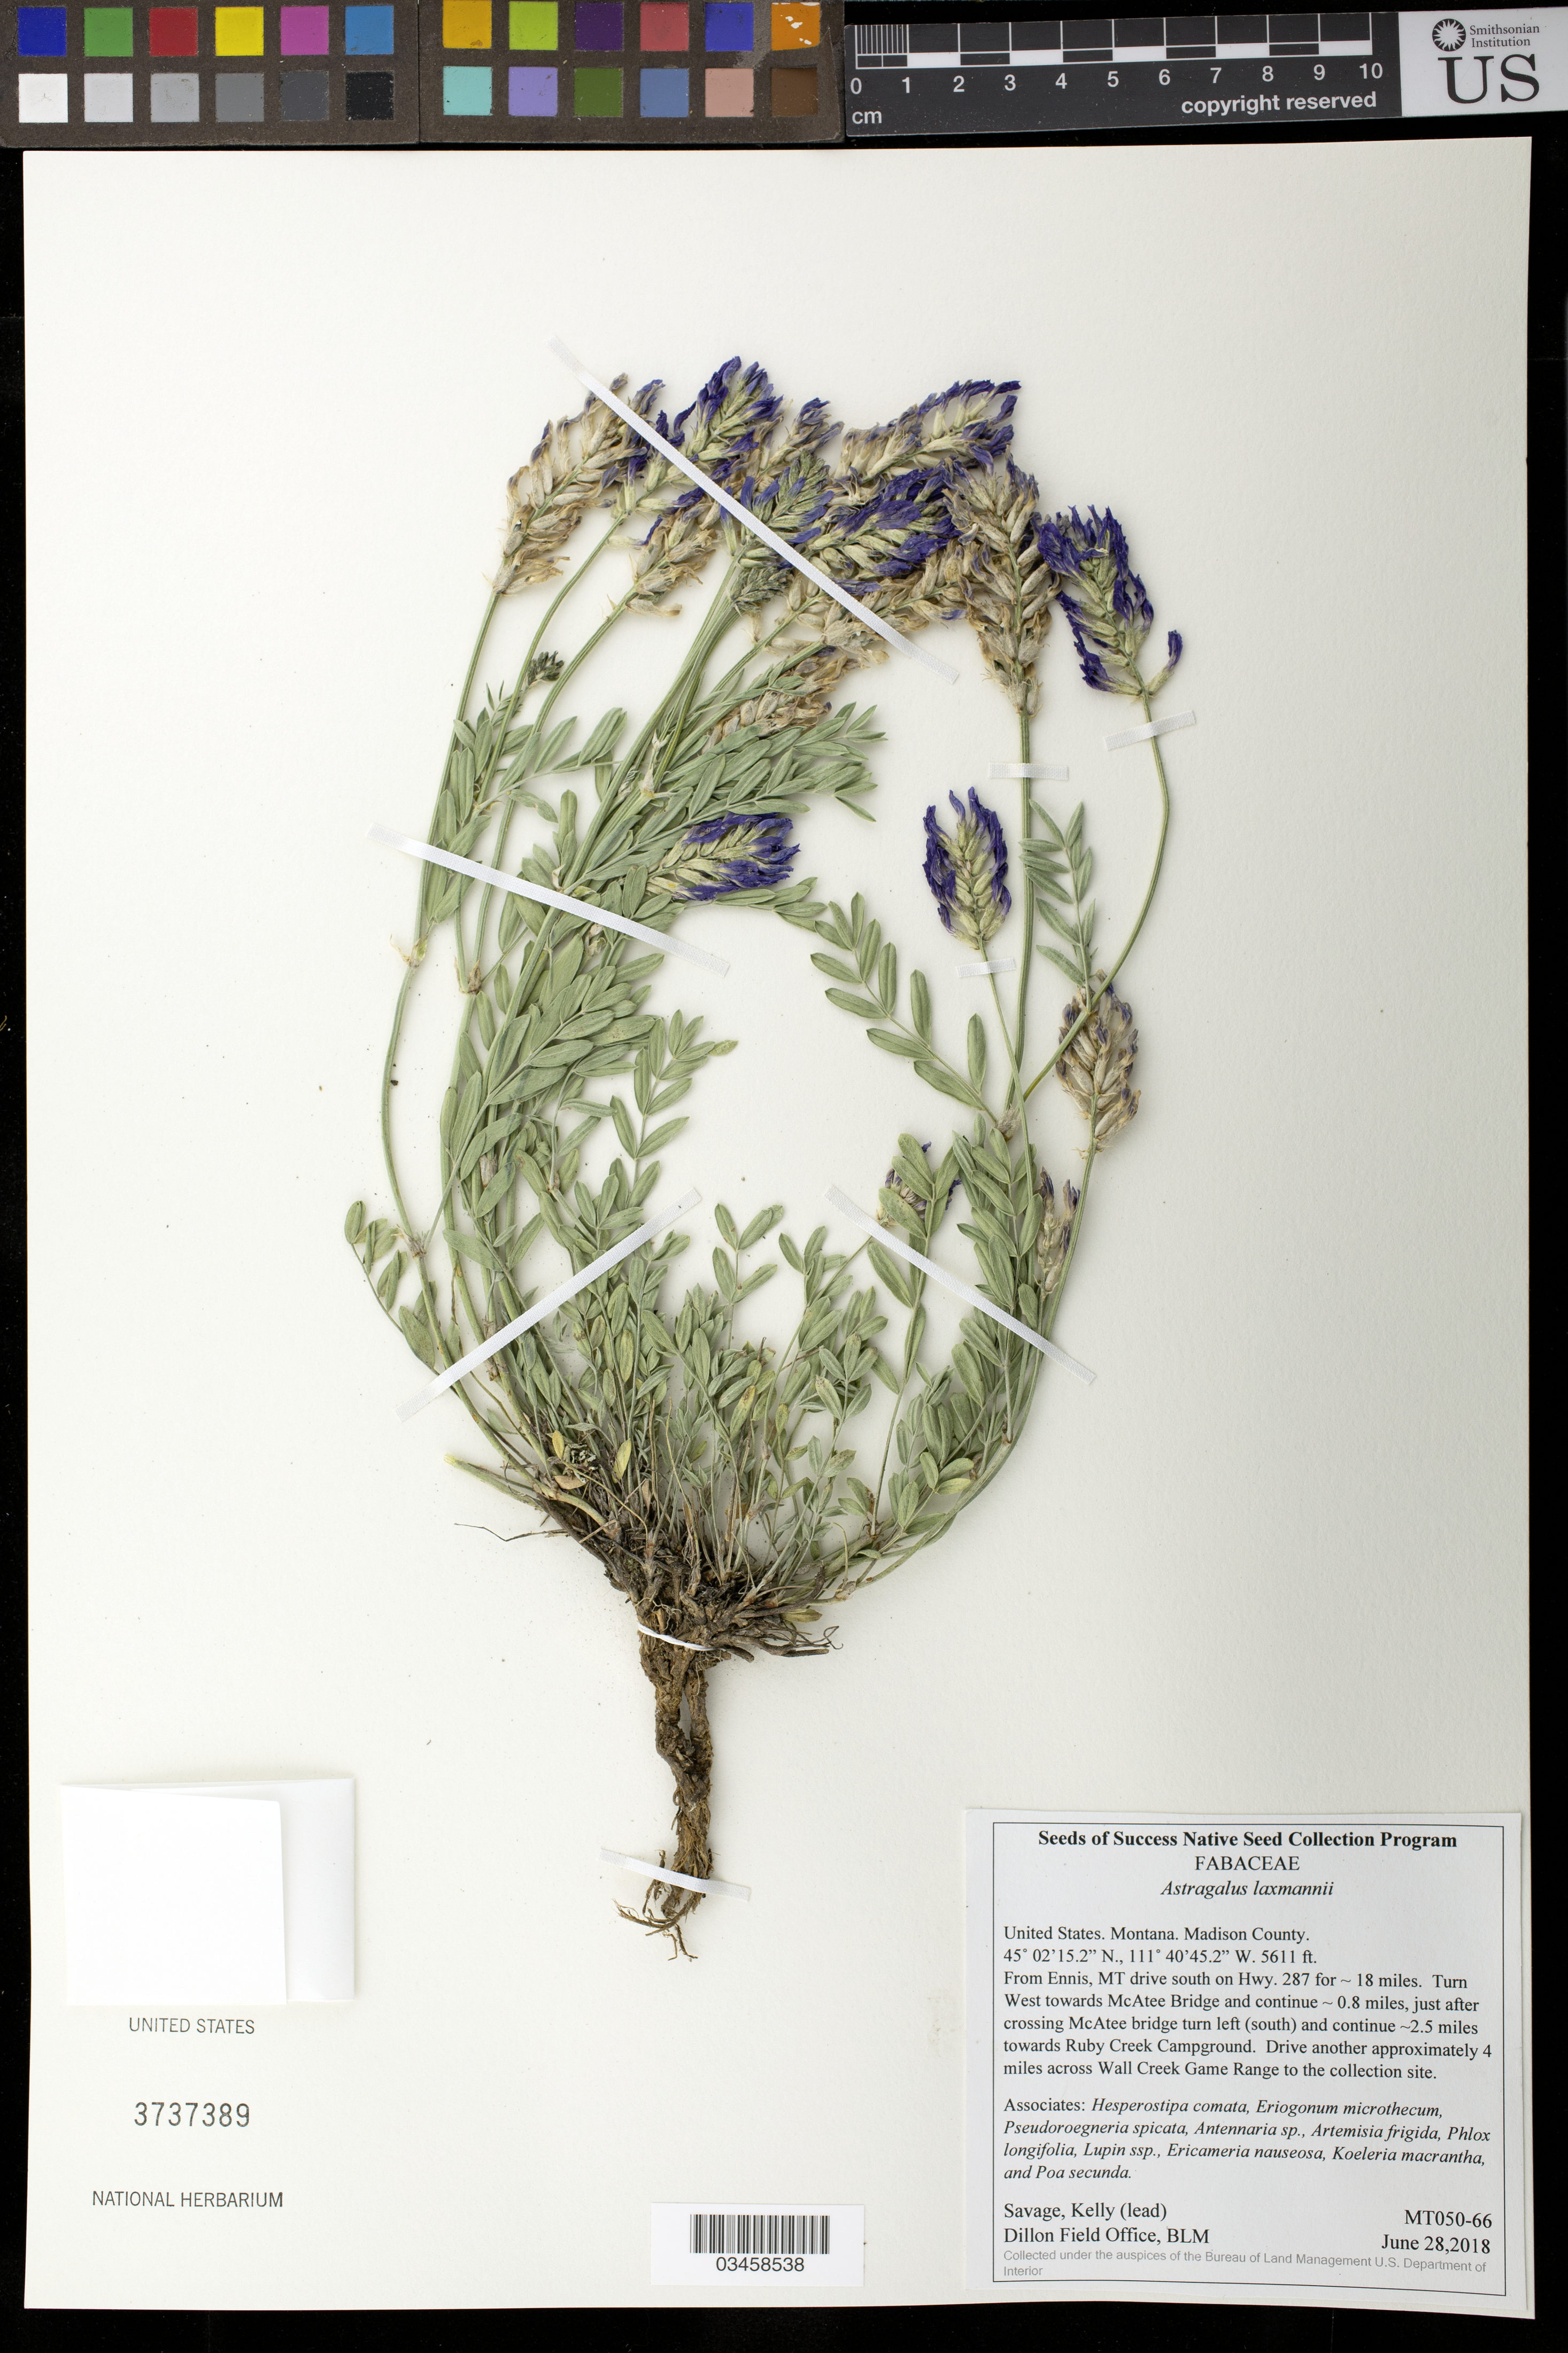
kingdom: Plantae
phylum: Tracheophyta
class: Magnoliopsida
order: Fabales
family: Fabaceae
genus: Astragalus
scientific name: Astragalus laxmannii subsp. robustior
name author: (Hook.) Podlech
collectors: K. Savage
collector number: MT050-66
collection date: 2018-06-28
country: United States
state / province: Montana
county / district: Madison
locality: From Ennis S on Hwy 287 for 18 mi, turn W towards McAtee Bridge for 0.8 mi, after crossing McAtee bridge turn left, 2.5 mi. towards Ruby Creek Campground, 4 mi. across Wall Creek Game Range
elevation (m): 1710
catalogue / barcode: US 3737389